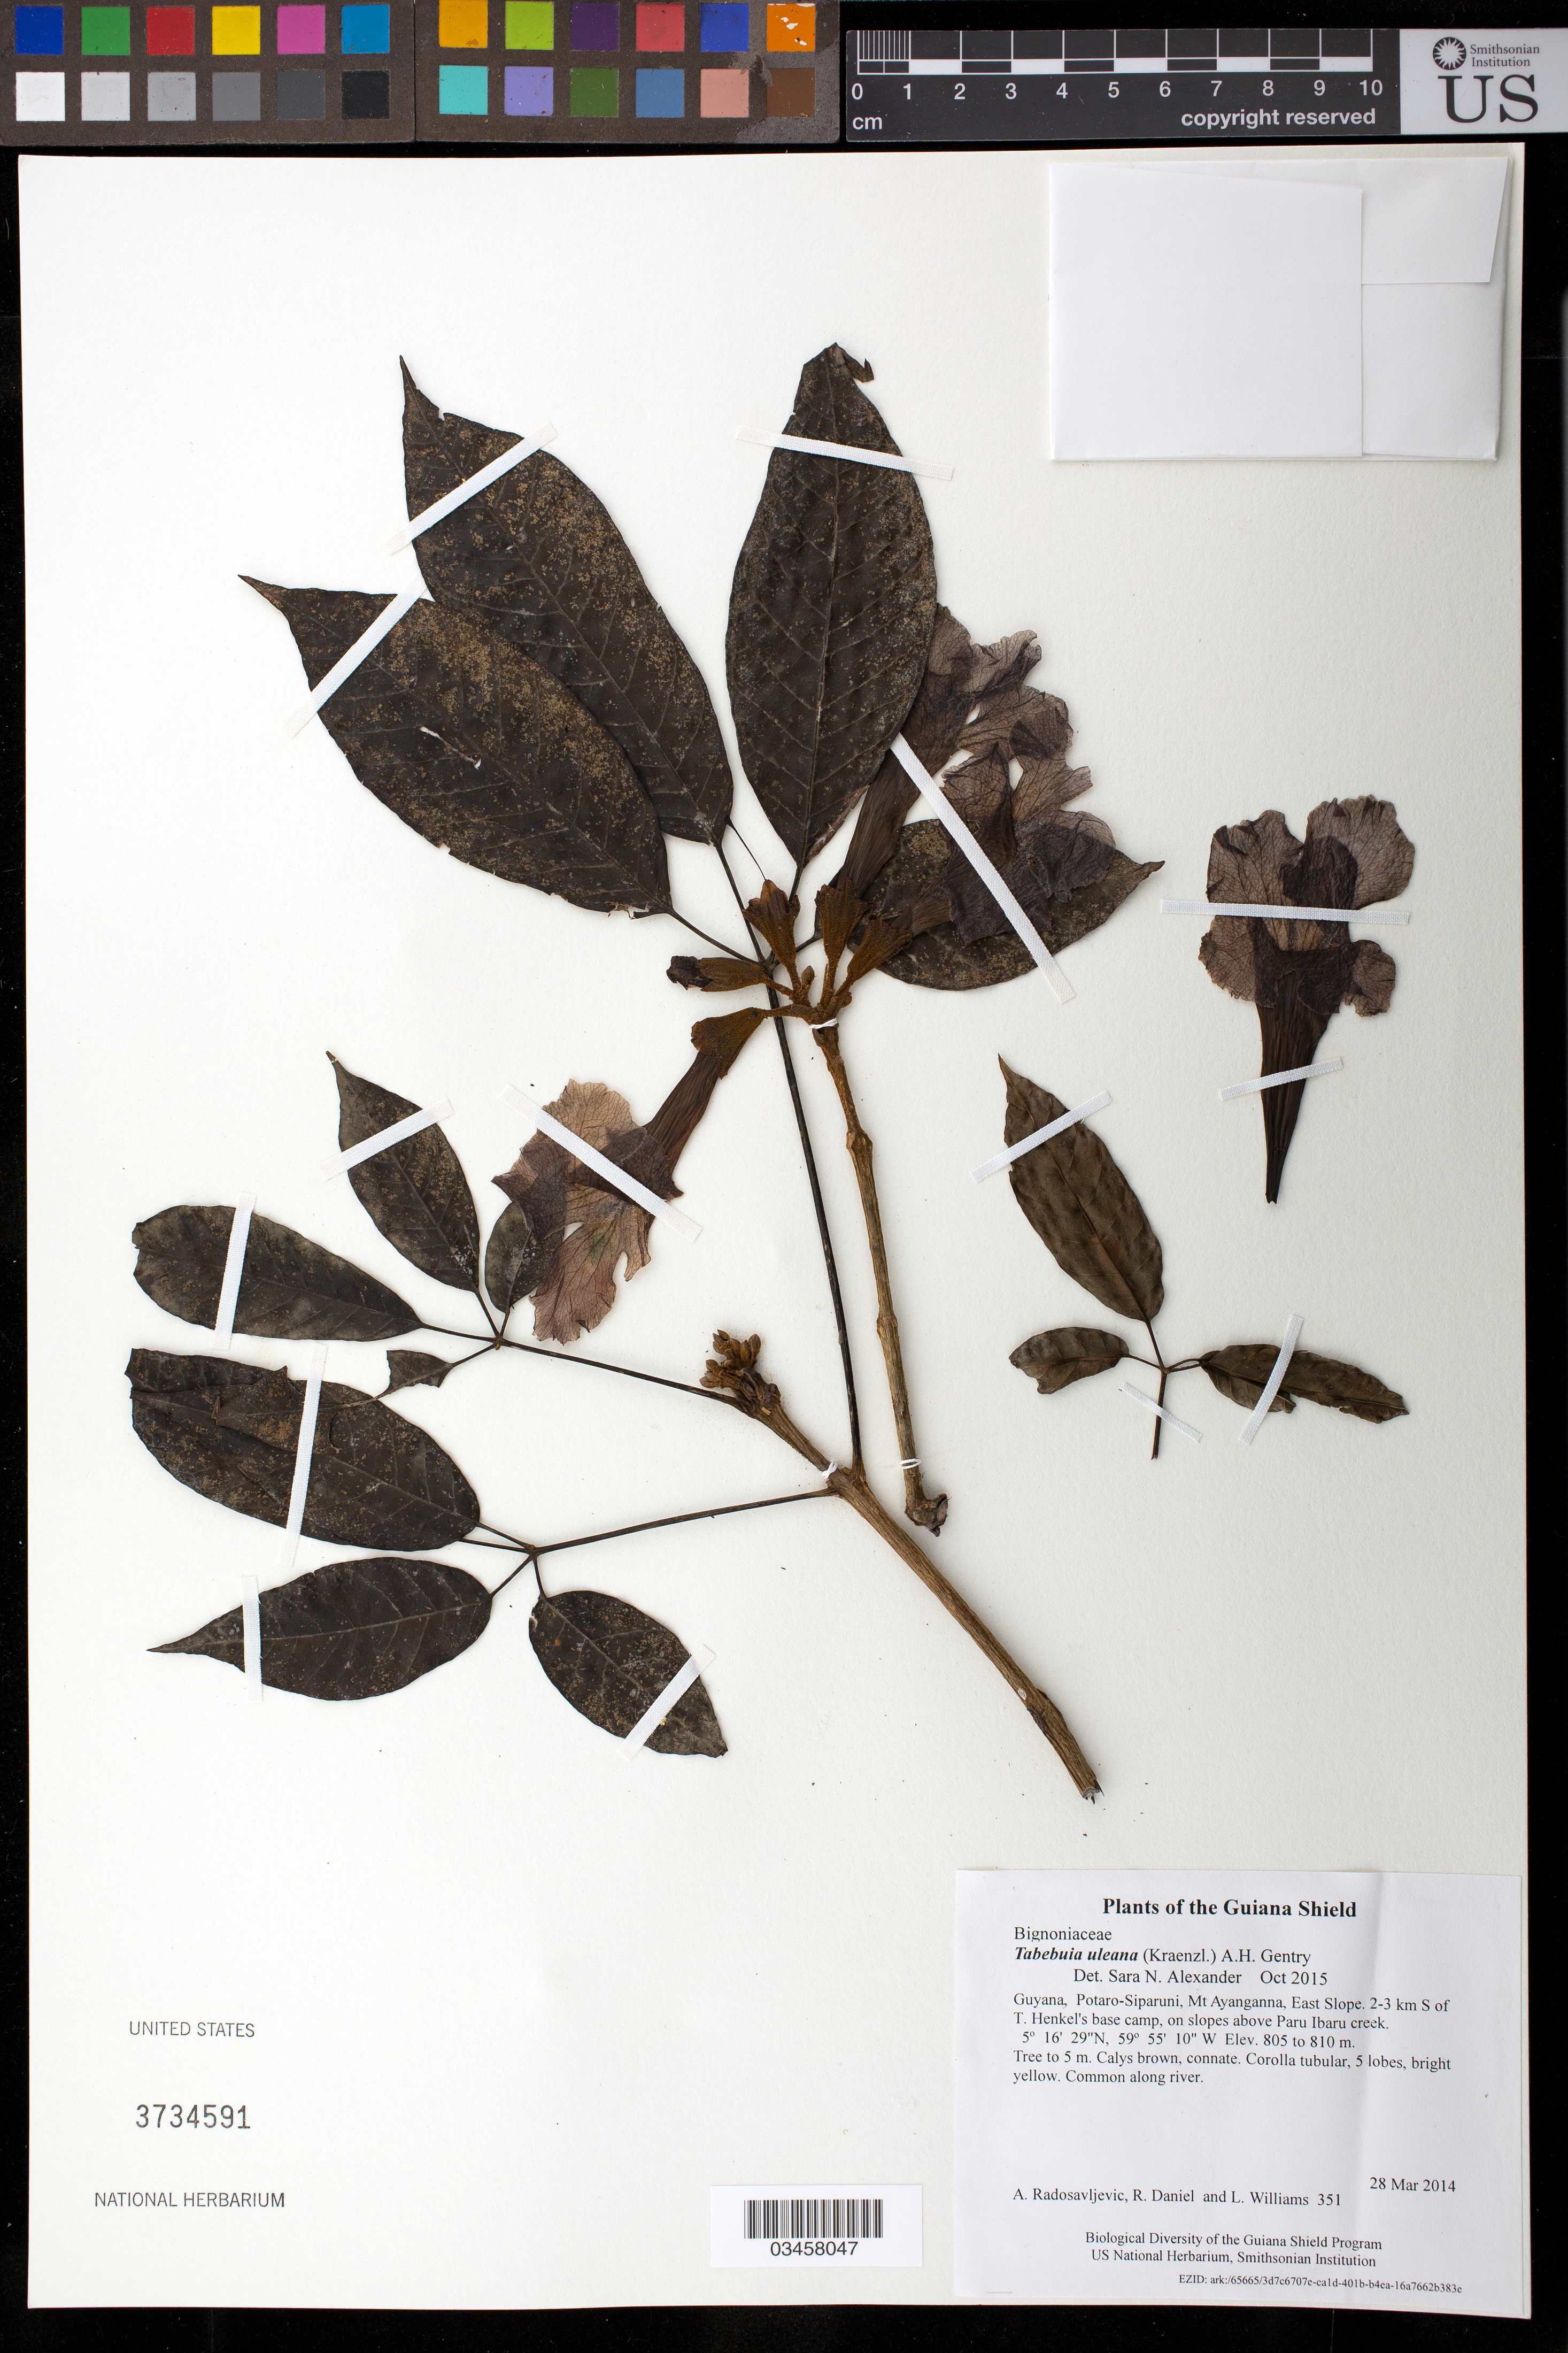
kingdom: Plantae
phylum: Tracheophyta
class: Magnoliopsida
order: Lamiales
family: Bignoniaceae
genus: Tabebuia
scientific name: Tabebuia uleana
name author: (Kraenzl.) A.H. Gentry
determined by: Alexander, S. N.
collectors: A. Radosavljevic, R. Daniel & L. Williams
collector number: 351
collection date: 2014-03-28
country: Guyana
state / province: Potaro-Siparuni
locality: Mt Ayanganna, East Slope. 2-3 km S of T. Henkel's base camp, on slopes above Paru Ibaru creek.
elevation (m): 805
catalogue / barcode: US 3734591